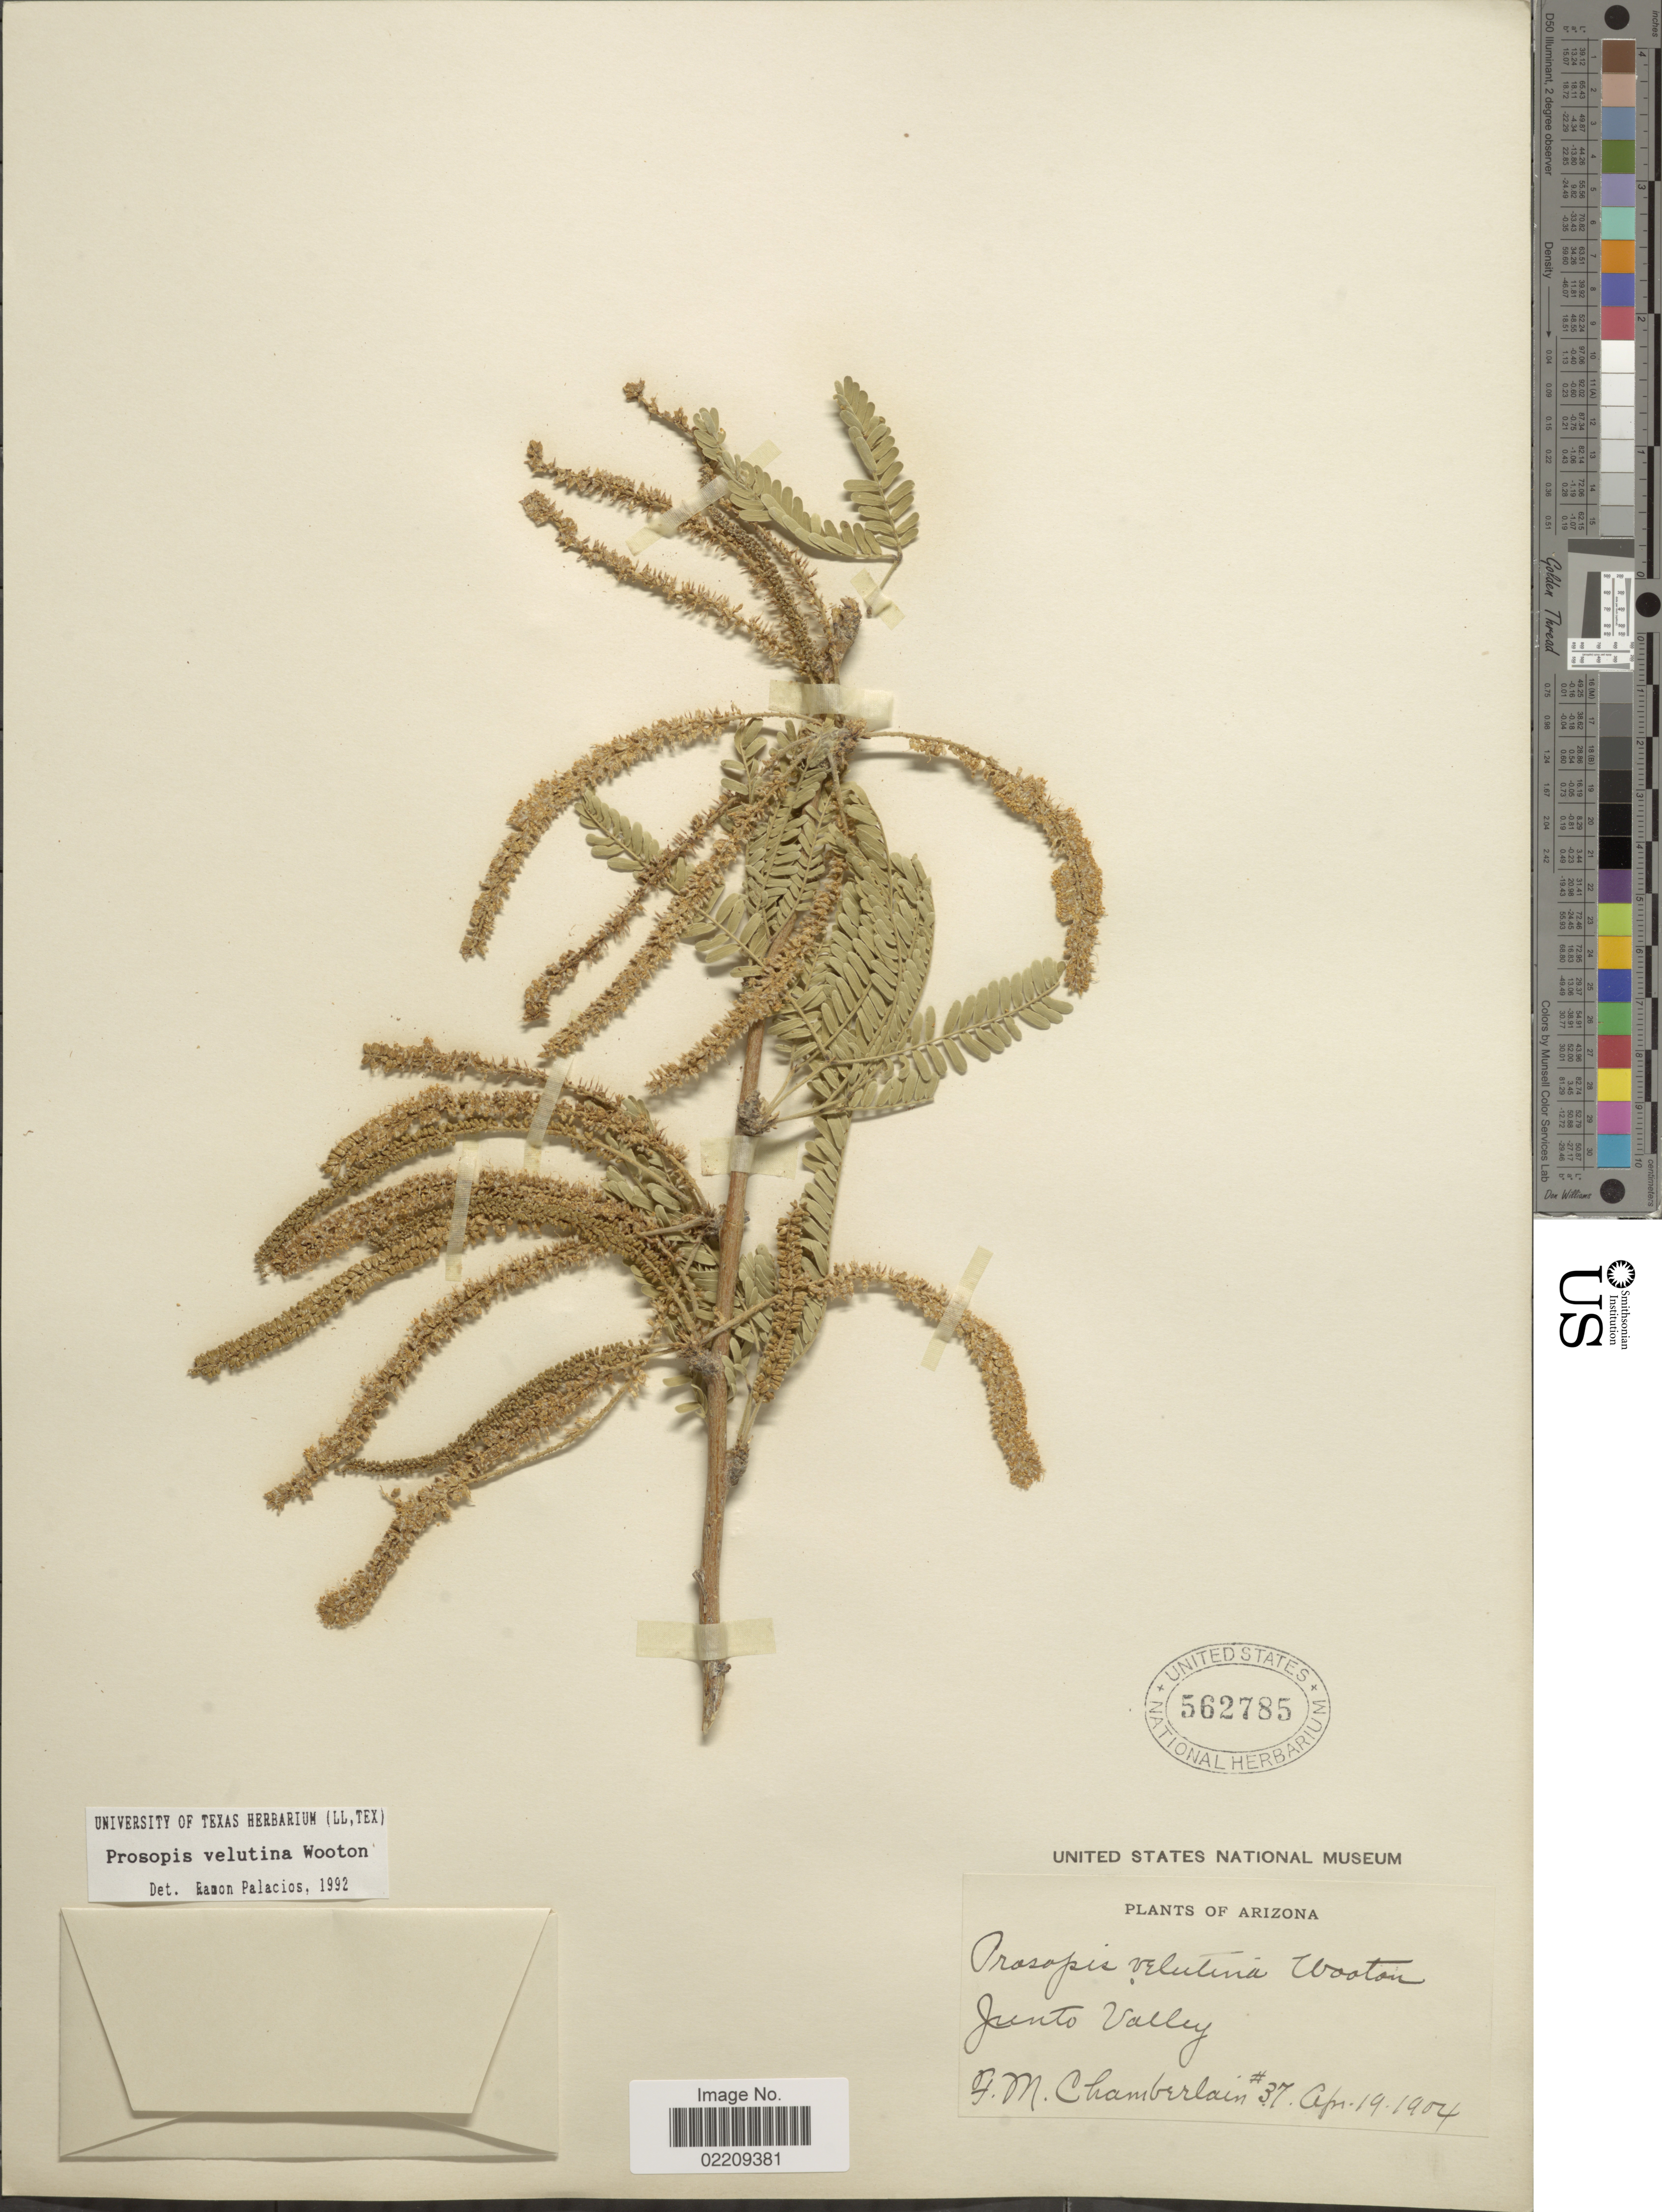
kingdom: Plantae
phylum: Tracheophyta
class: Magnoliopsida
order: Fabales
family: Fabaceae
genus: Neltuma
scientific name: Neltuma velutina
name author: (Wooton) Britton & Rose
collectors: F. Chamberlain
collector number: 37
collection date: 1904-04-19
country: United States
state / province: Arizona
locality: Junto Valley.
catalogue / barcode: US 562785